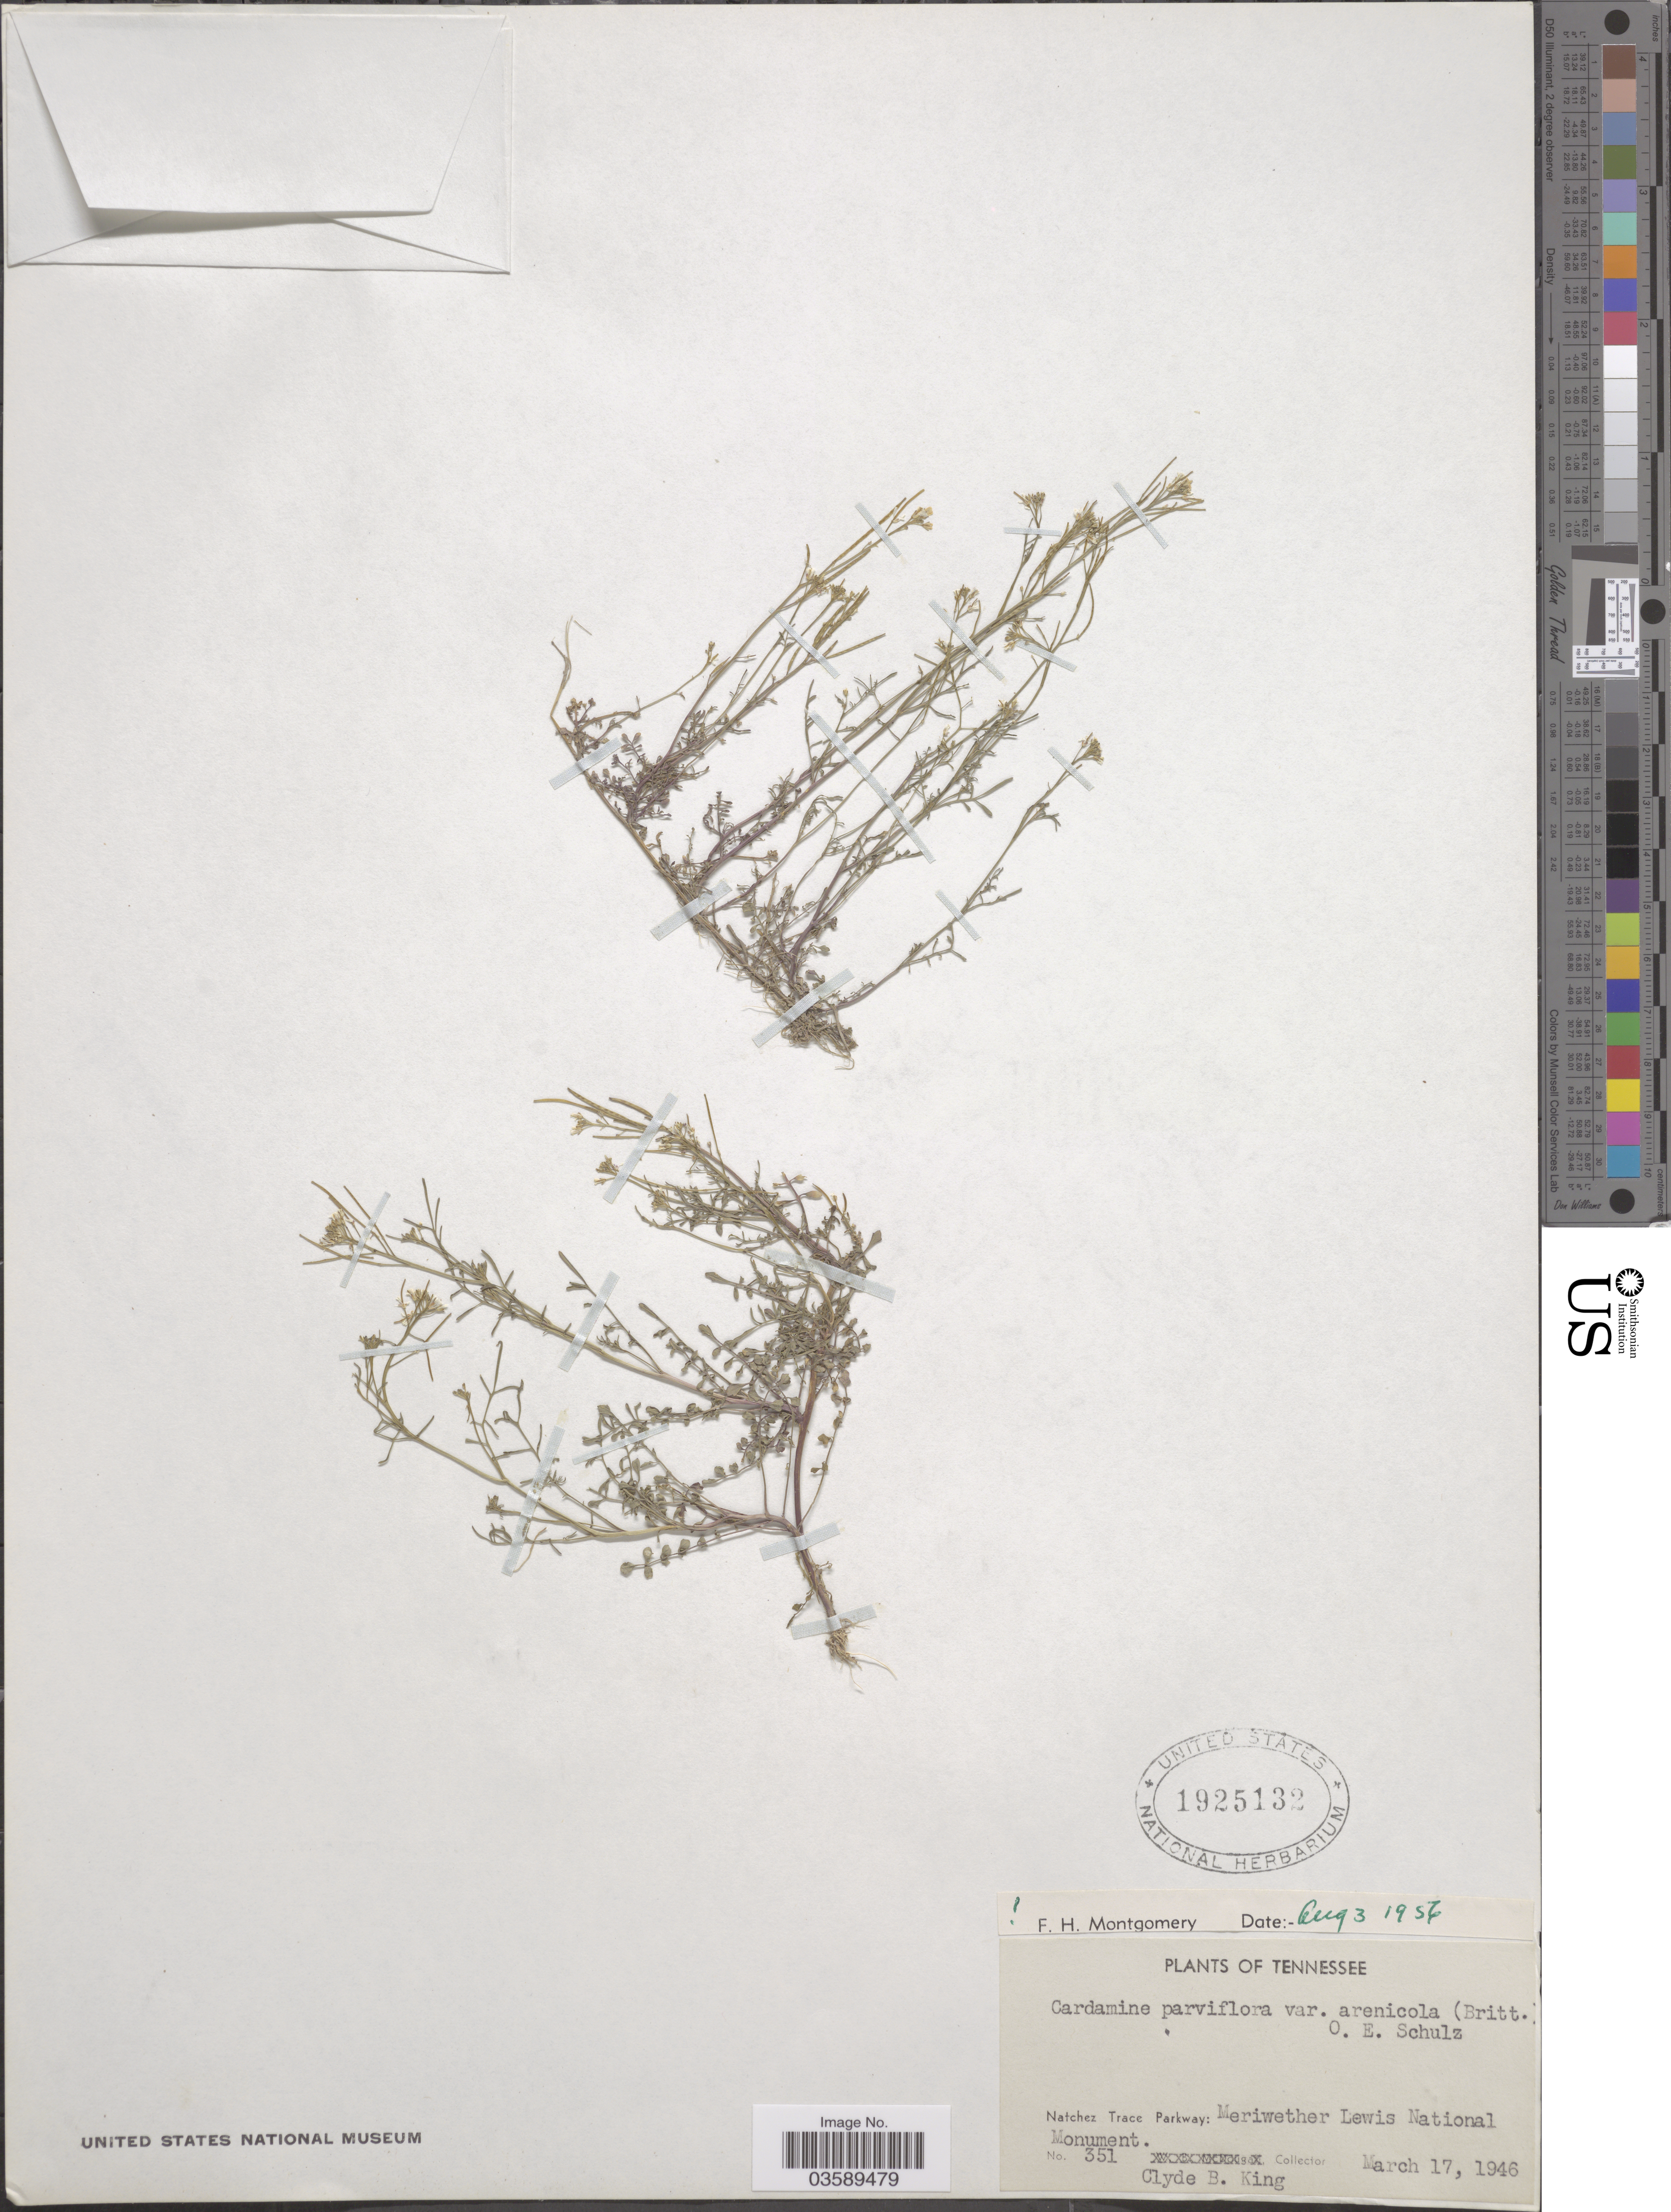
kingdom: Plantae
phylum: Tracheophyta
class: Magnoliopsida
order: Brassicales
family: Brassicaceae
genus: Cardamine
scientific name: Cardamine parviflora var. arenicola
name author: (Britton) O.E. Schulz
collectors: C. King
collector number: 351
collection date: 1946-03-17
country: United States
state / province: Tennessee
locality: Natchez Trace Parkway: Meriwether Lewis National Monument.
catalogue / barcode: US 1925132